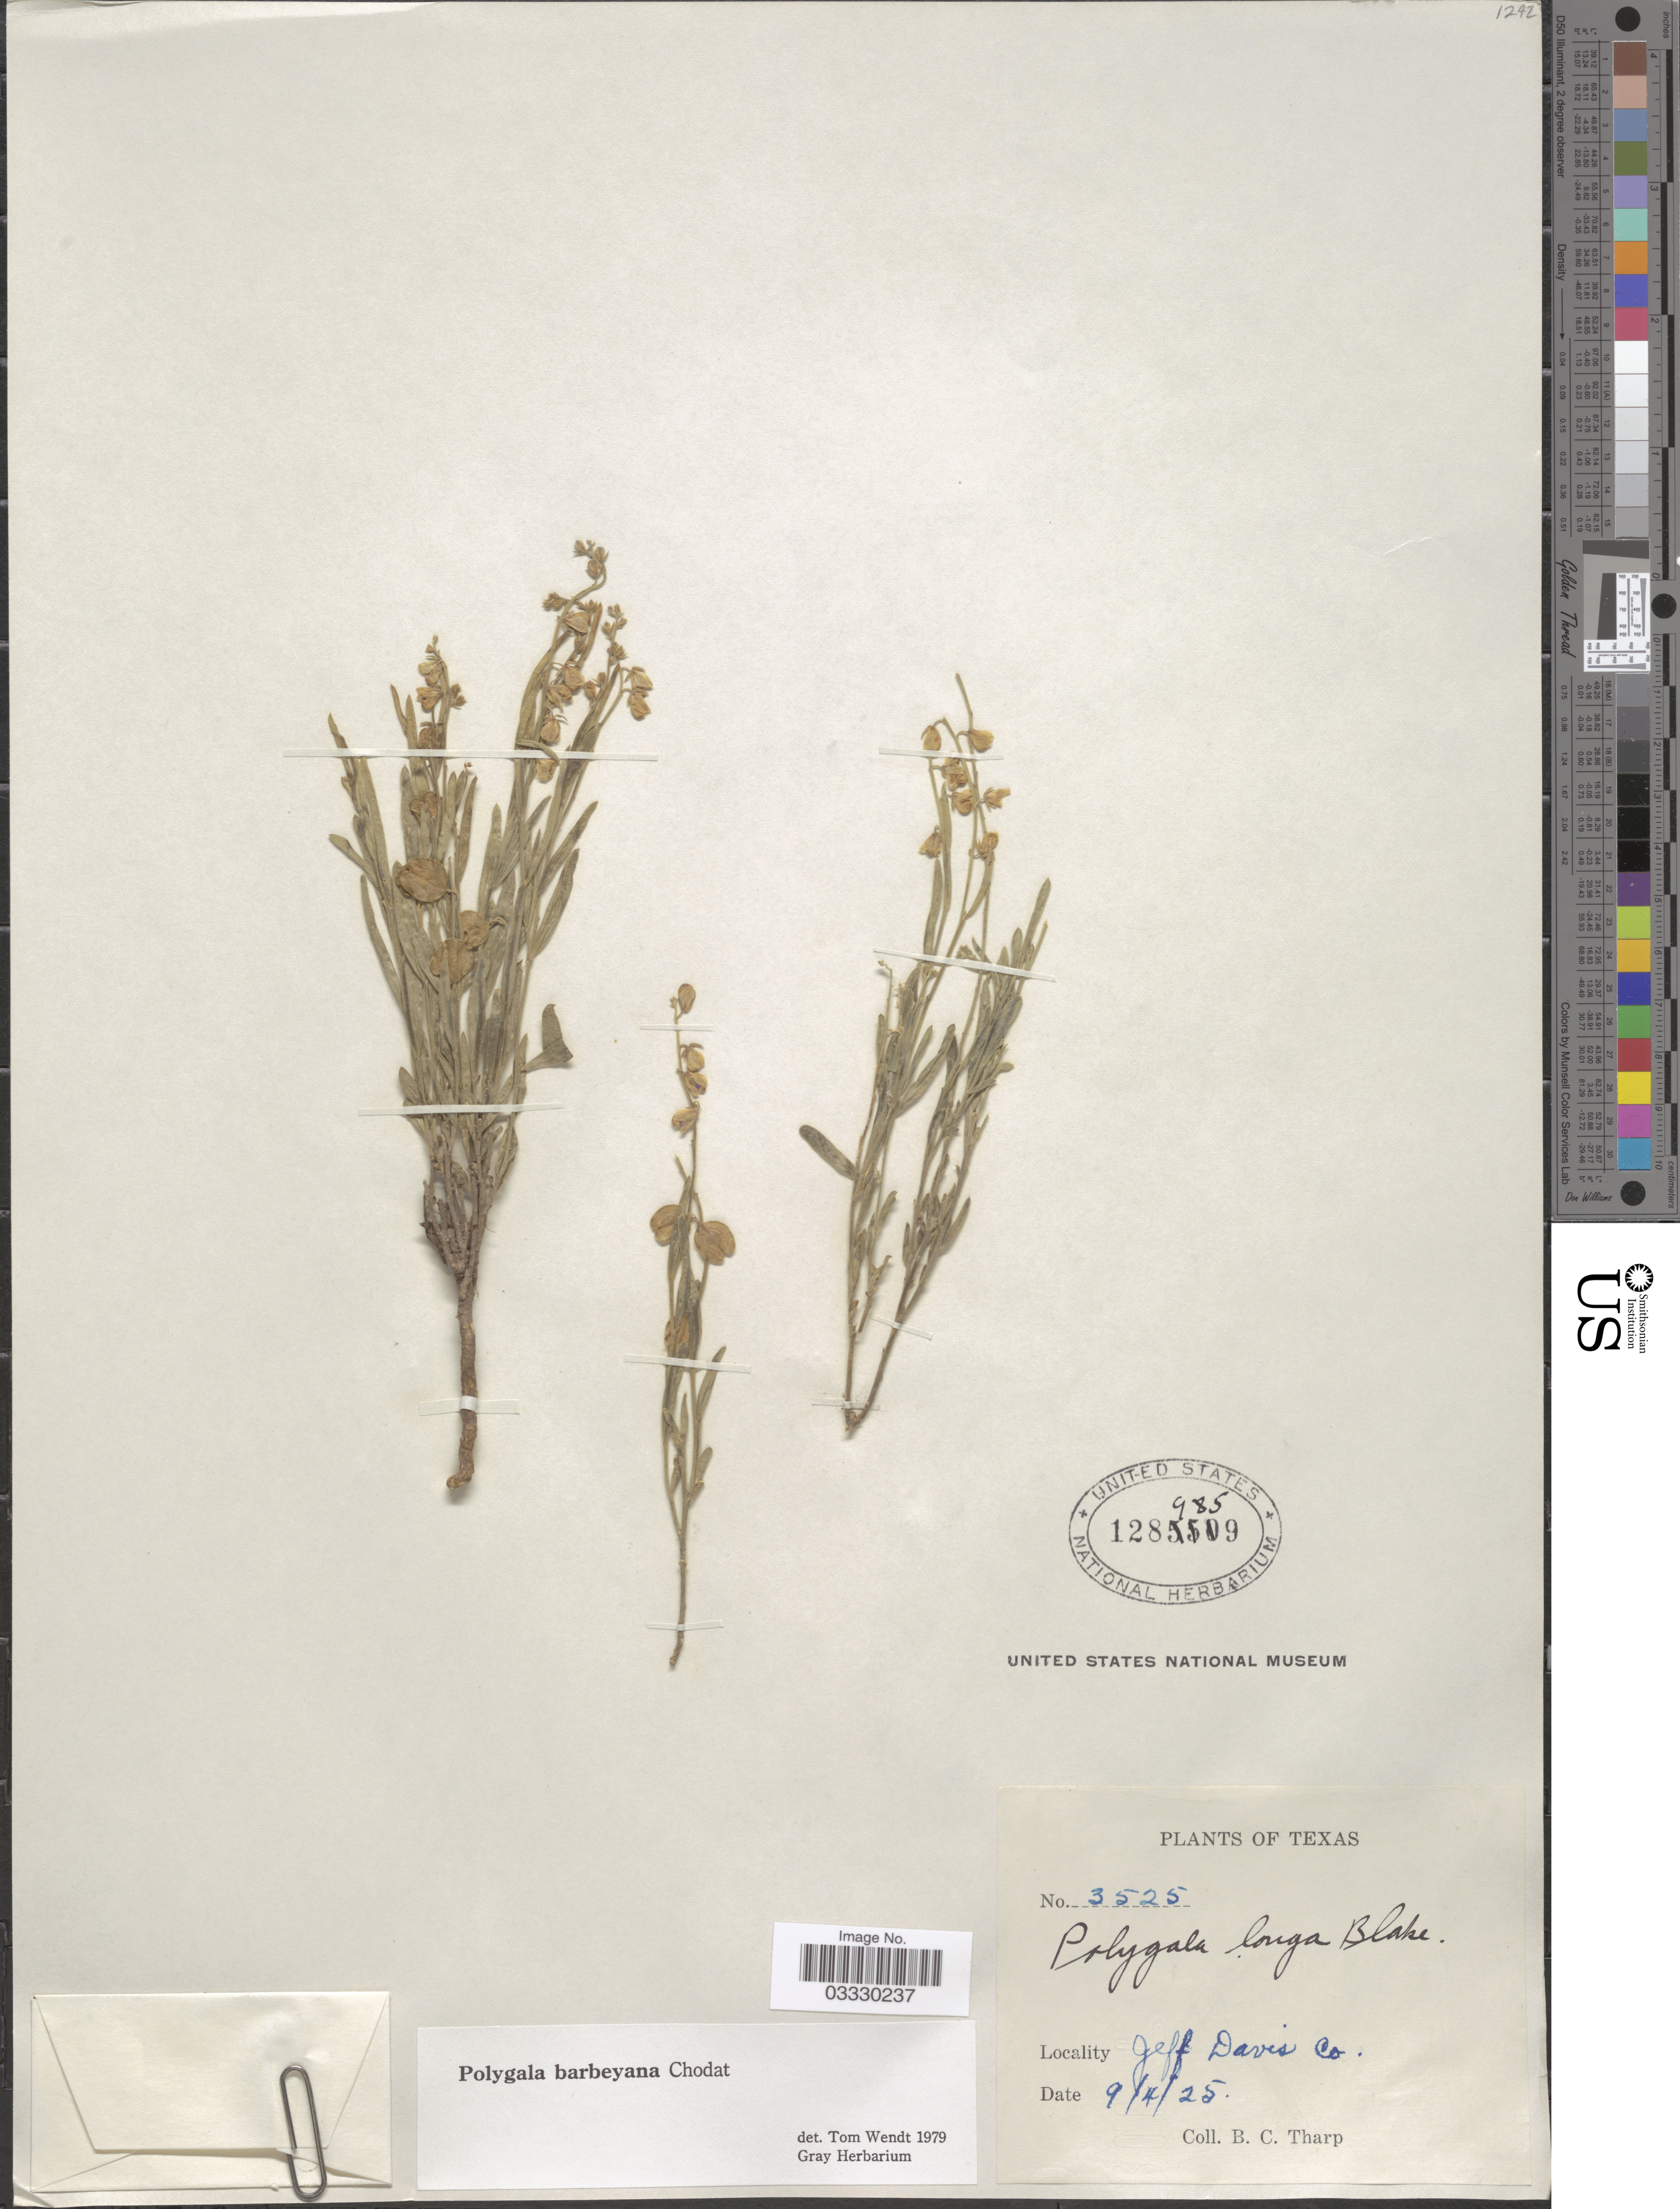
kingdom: Plantae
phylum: Tracheophyta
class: Magnoliopsida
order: Fabales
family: Polygalaceae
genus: Hebecarpa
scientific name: Hebecarpa barbeyana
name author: (Chodat) J.R. Abbott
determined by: Strong, Mark T., (BOT), Smithsonian Institution - National Museum of Natural History (UNITED STATES)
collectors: B. C. Tharp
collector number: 3525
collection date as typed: Transcribed d/m/y: 4/9/25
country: United States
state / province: Texas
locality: Jeff Davis Co.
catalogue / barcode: US 1289859